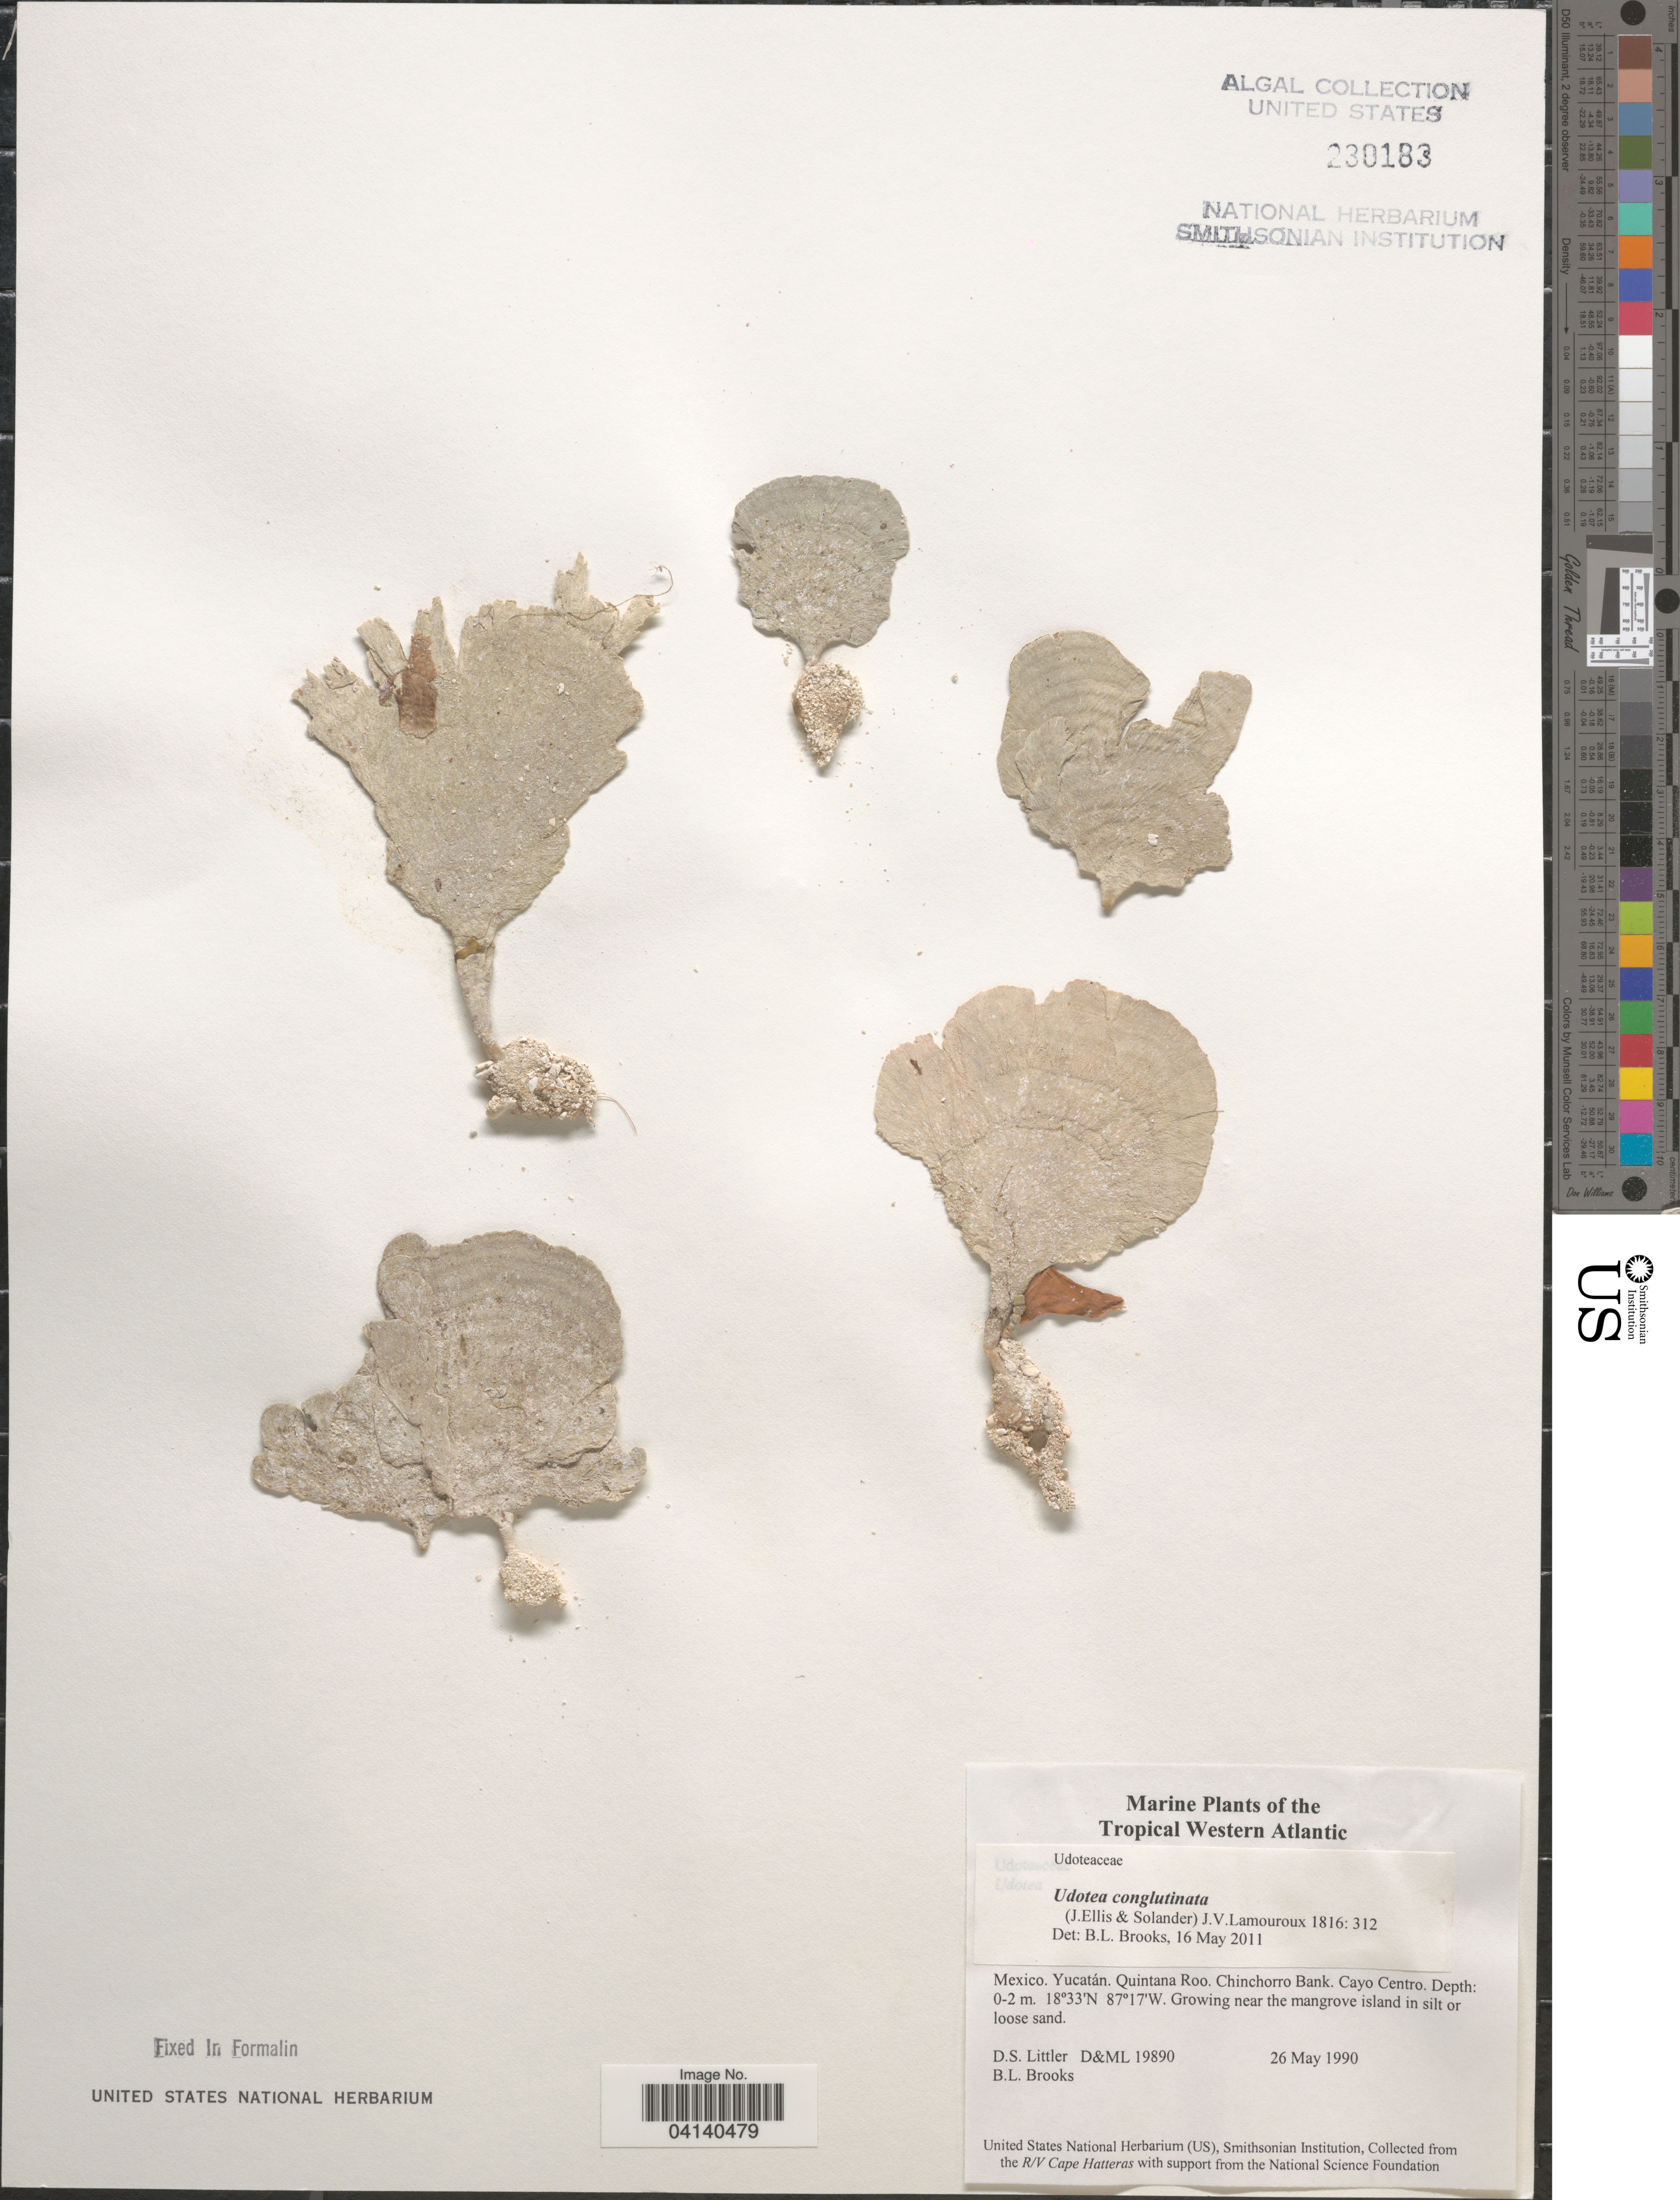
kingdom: Plantae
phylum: Chlorophyta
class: Ulvophyceae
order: Bryopsidales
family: Udoteaceae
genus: Udotea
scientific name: Udotea conglutinata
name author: (Ellis & Sol.) J.V.Lamouroux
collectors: D. S. Littler & B. Brooks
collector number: D&ML19890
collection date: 1990-05-26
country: Mexico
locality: The Tropical Western Atlantic. Yucatán. Quintana Roo. Chinchorro Bank. Cayo Centro.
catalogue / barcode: US 230183